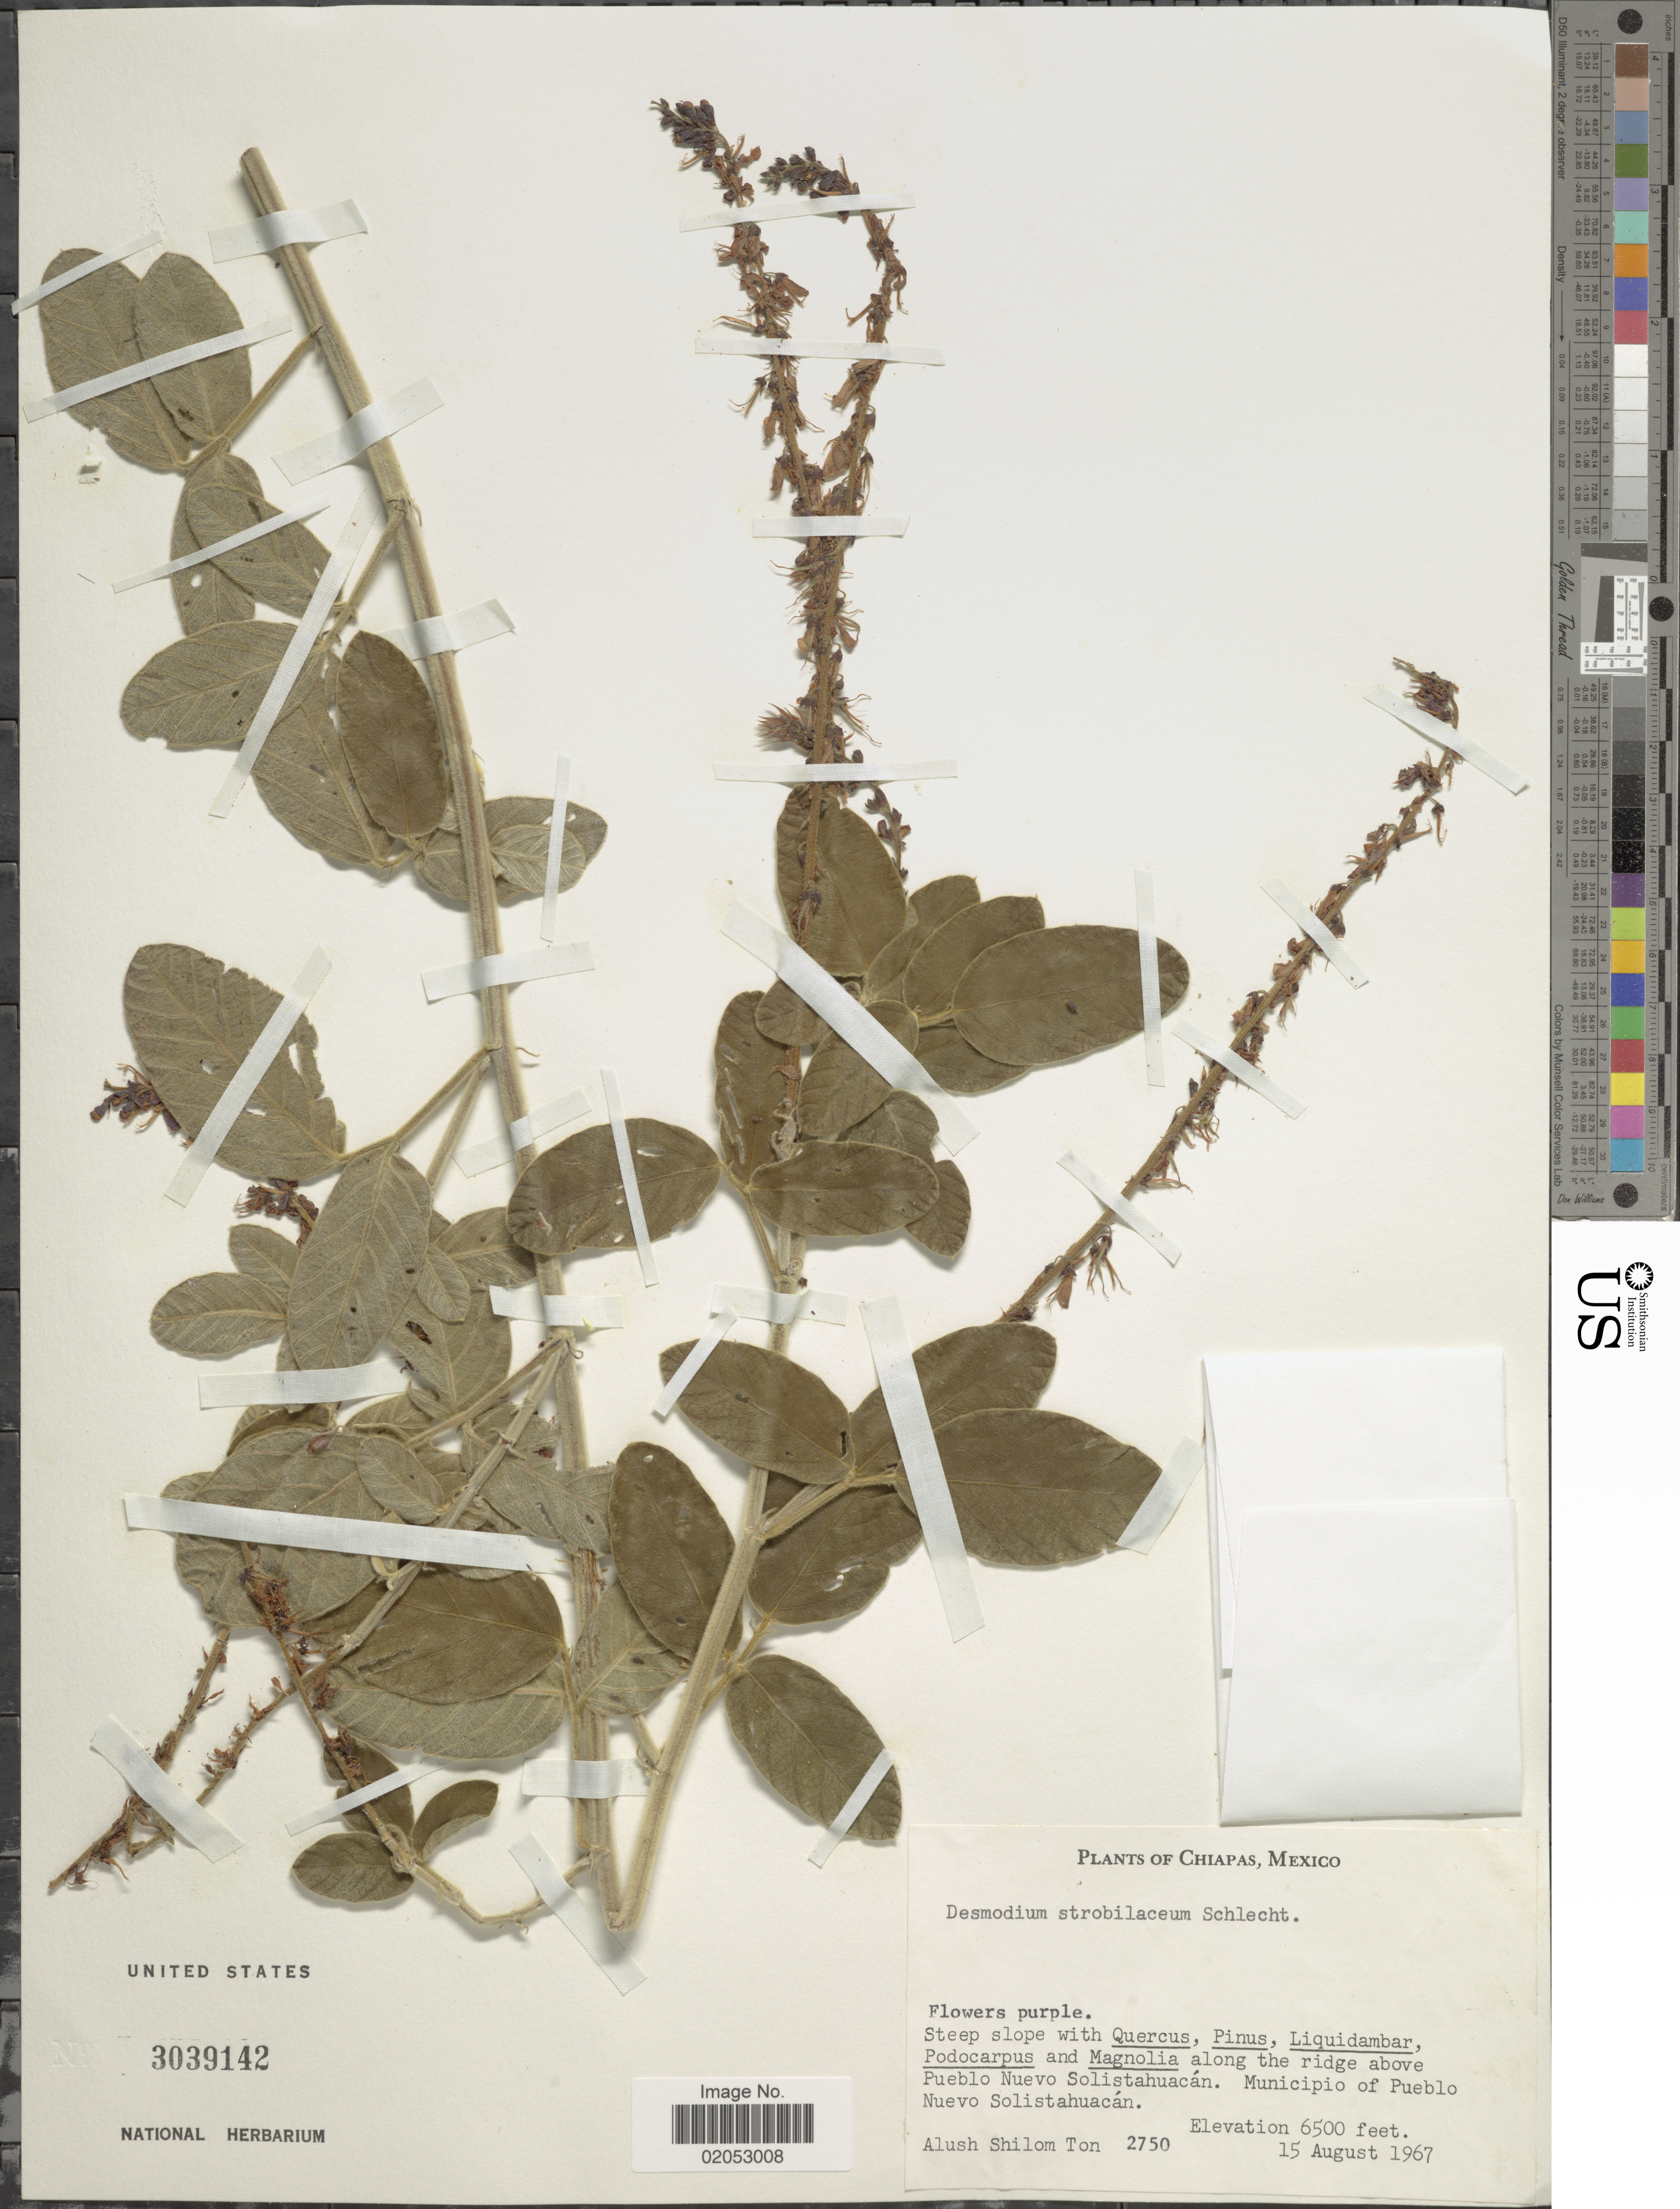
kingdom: Plantae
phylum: Tracheophyta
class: Magnoliopsida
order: Fabales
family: Fabaceae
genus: Desmodium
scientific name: Desmodium strobilaceum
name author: Schltdl.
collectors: A. M. Ton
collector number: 2750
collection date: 1967-08-15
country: Mexico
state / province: Chiapas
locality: Along the ridge above Pueblo Nuevo Solistahuacán. Municipio of Pueblo Nuevo Solistahuacán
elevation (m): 1981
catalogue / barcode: US 3039142